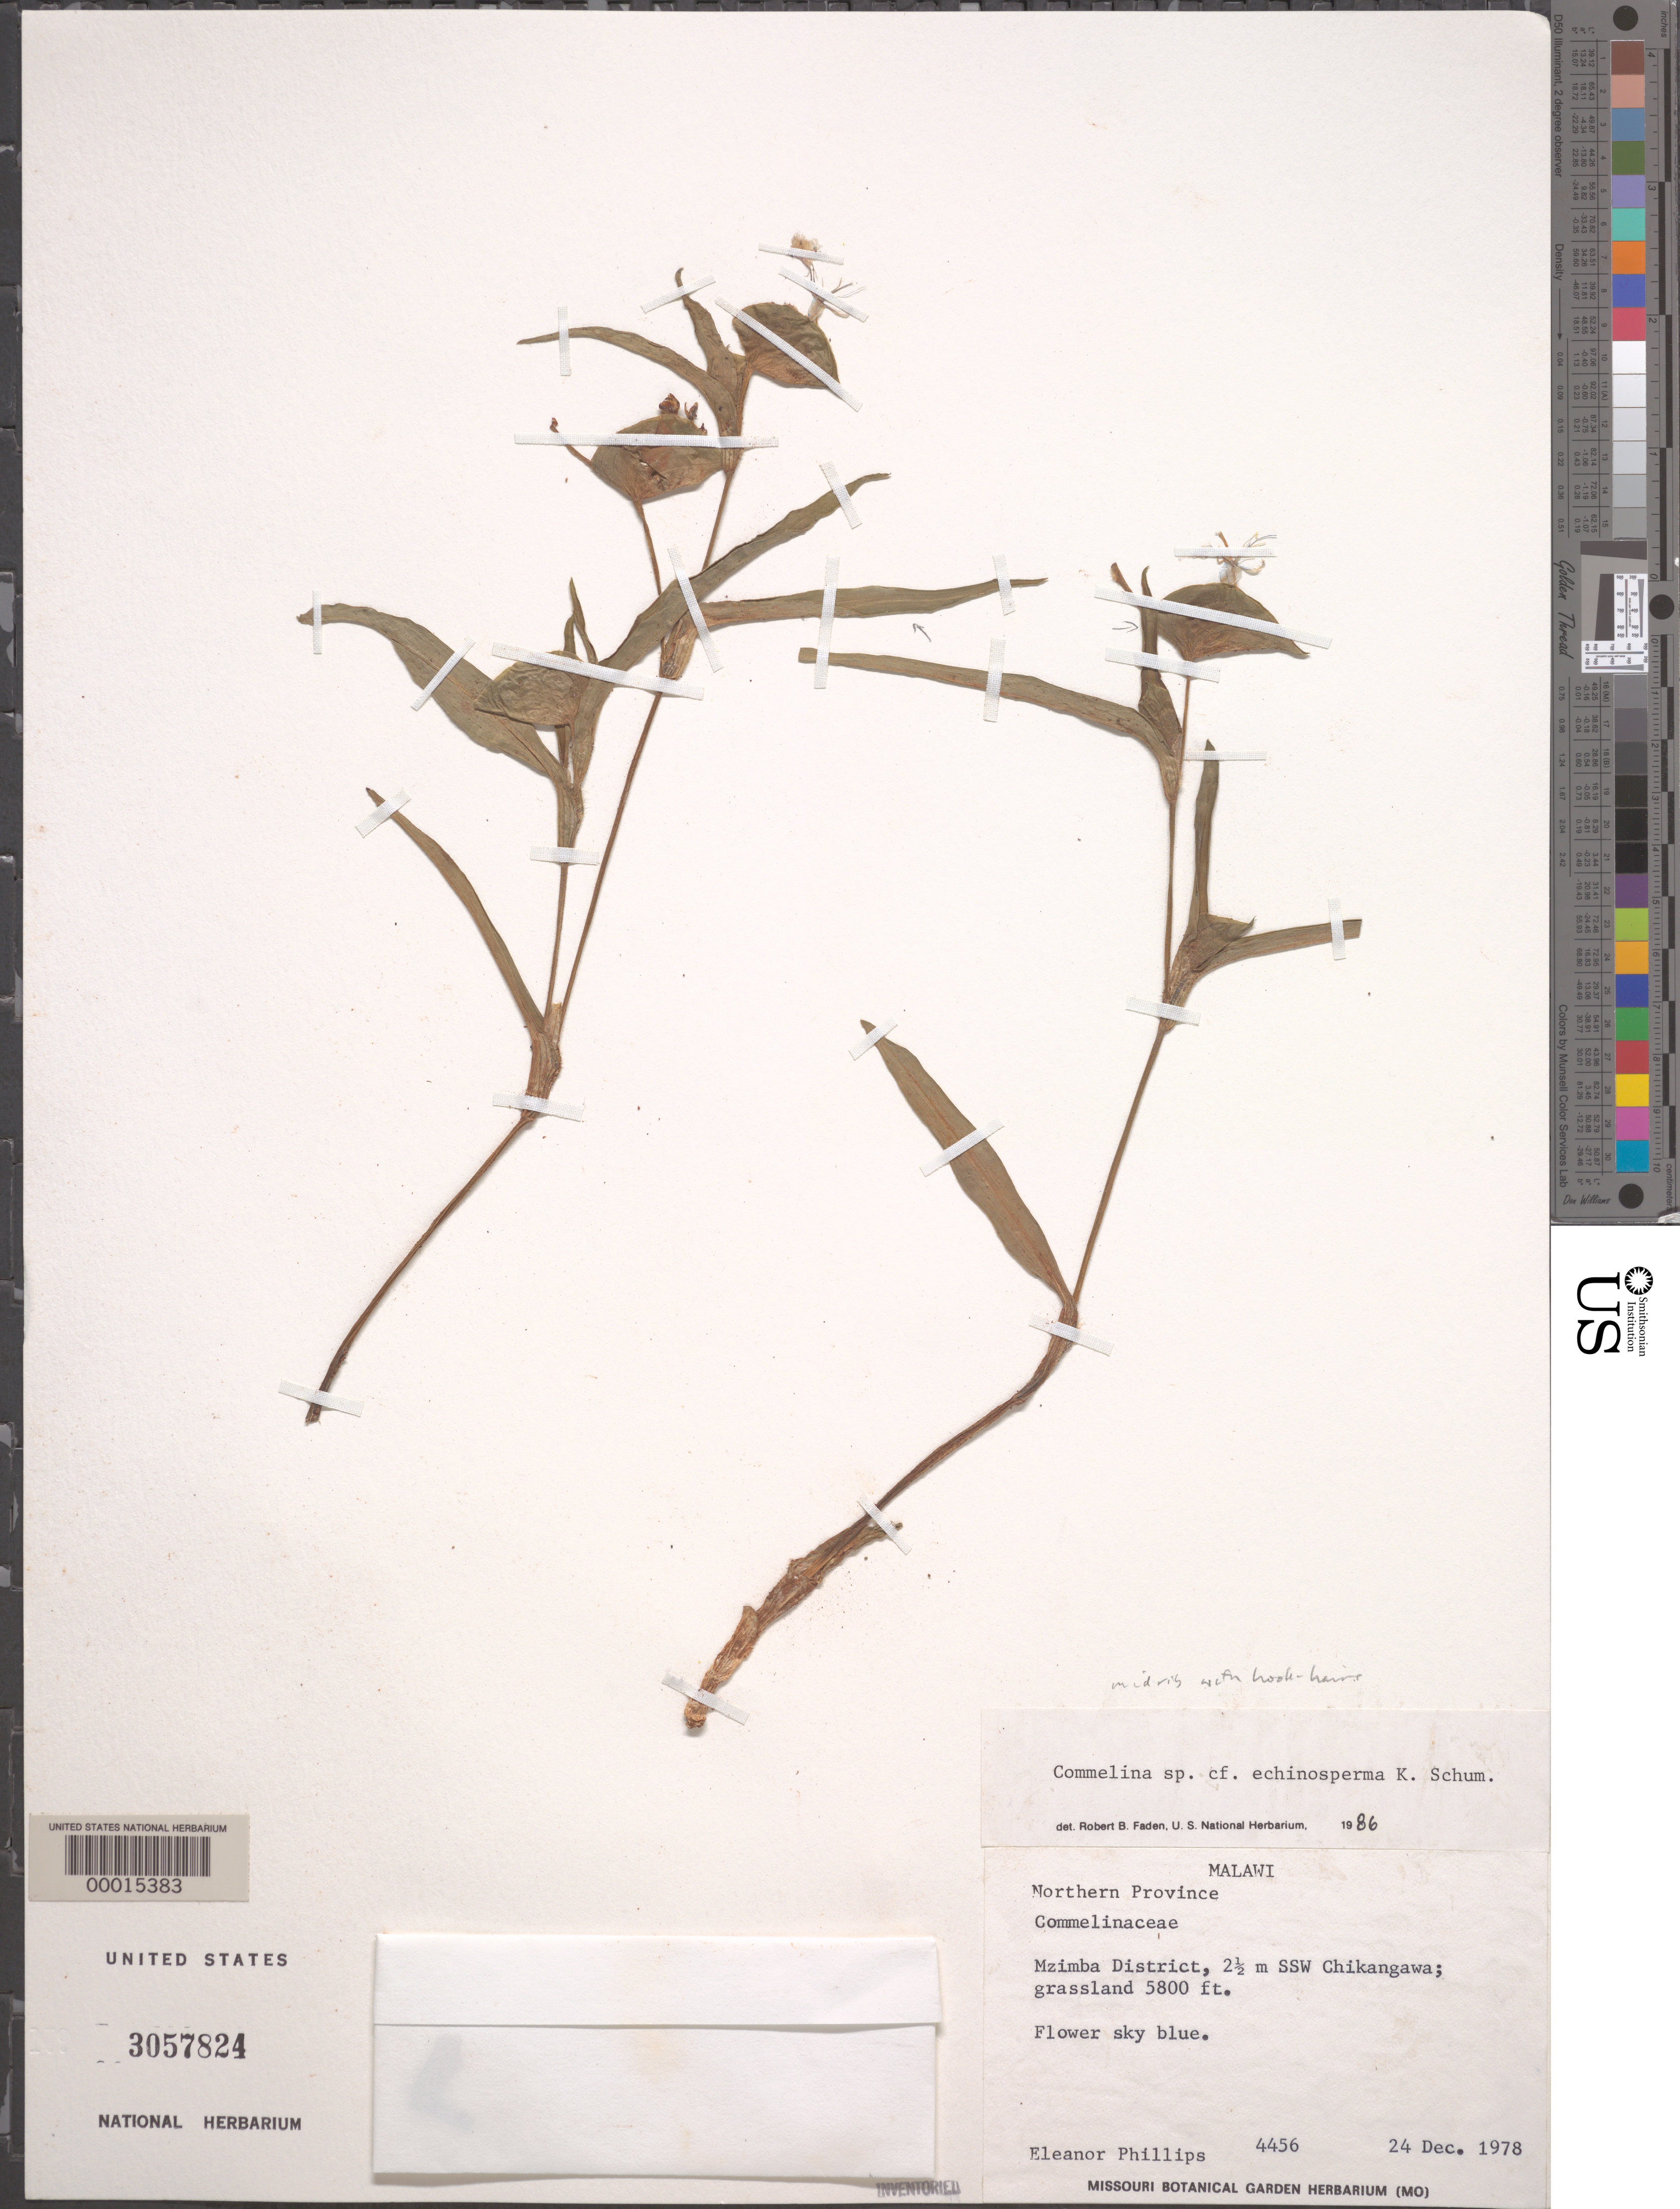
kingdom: Plantae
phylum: Tracheophyta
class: Liliopsida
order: Commelinales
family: Commelinaceae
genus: Commelina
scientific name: Commelina echinosperma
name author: K. Schum.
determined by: Faden, Robert B., (US), Smithsonian Institution - National Museum of Natural History (UNITED STATES)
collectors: E. Phillips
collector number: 4456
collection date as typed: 24 Dec 1978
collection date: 1978-12-24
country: Malawi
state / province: Northern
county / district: Mzimba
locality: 2.5 m ssw chikangawa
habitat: Grassland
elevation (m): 1784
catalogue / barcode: US 3057824